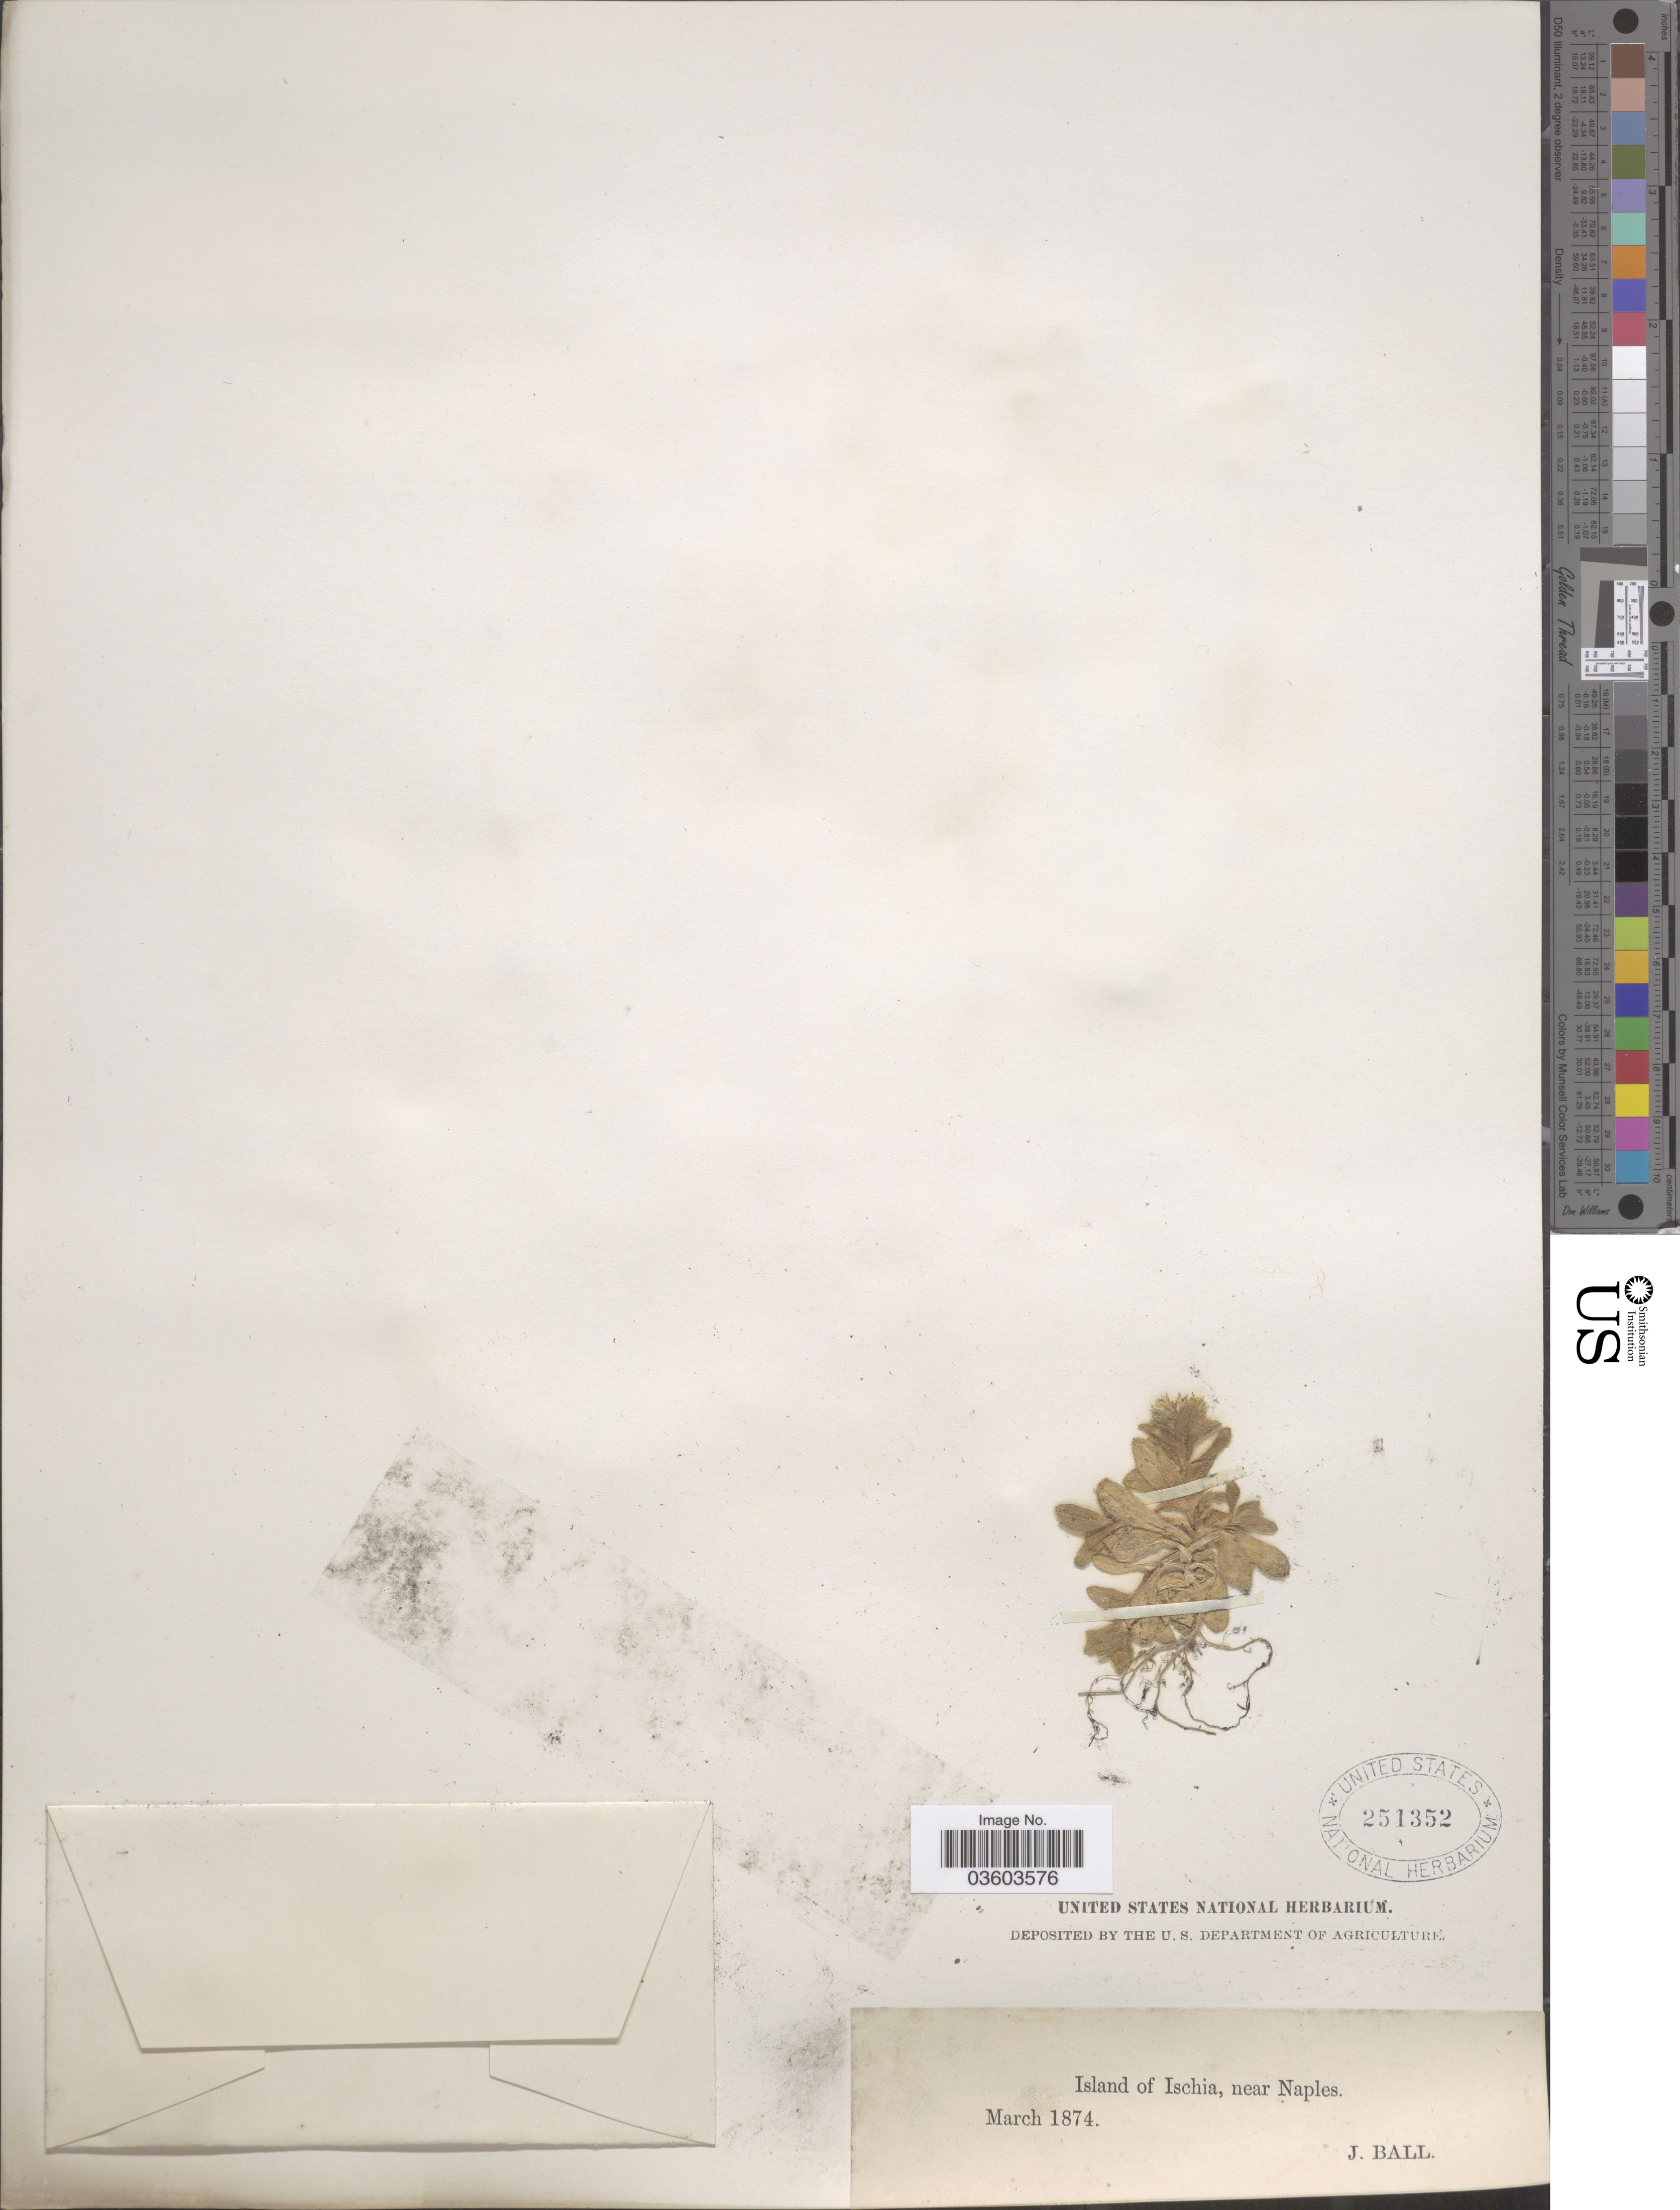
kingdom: Plantae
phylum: Tracheophyta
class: Magnoliopsida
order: Caryophyllales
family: Caryophyllaceae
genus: Cerastium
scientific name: Cerastium sp.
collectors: J. Ball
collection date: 1874-03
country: Italy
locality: Island of Ischia, near Naples.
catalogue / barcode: US 251352